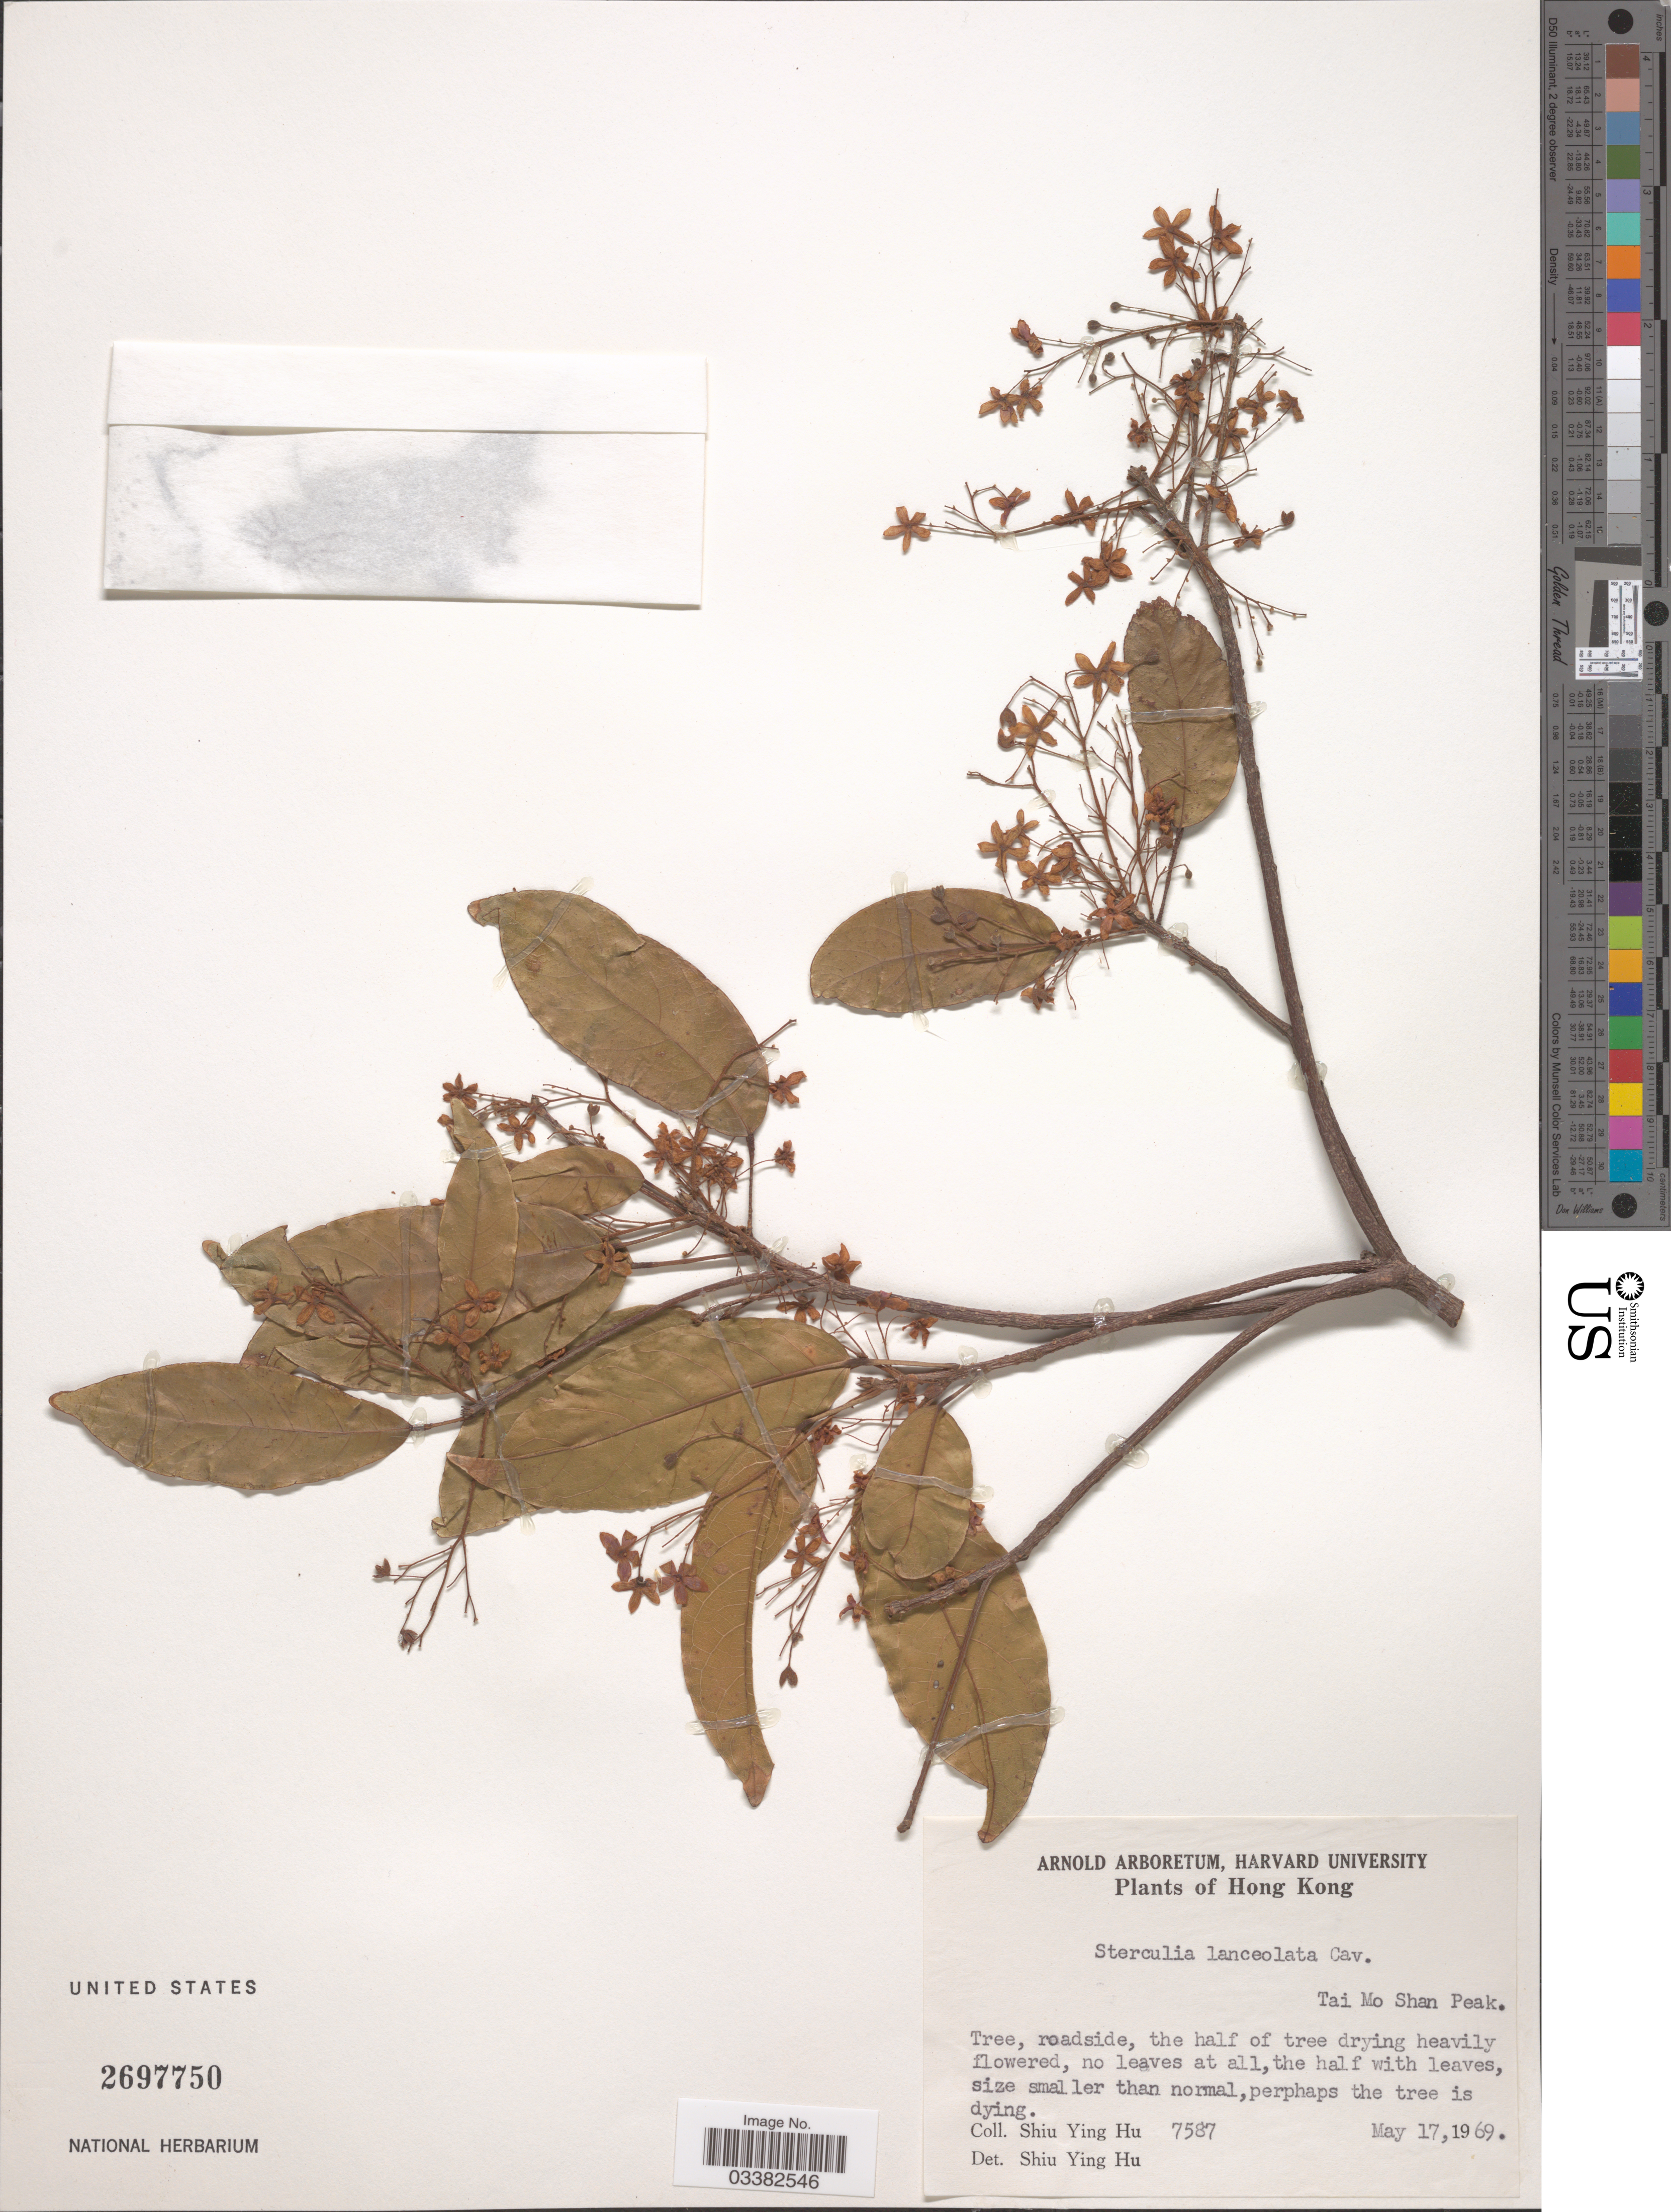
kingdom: Plantae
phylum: Tracheophyta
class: Magnoliopsida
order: Malvales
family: Malvaceae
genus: Sterculia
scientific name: Sterculia lanceolata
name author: Cav.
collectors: S. Y. Hu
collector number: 7587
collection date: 1969-05-17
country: China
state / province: Hong Kong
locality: Tai Mo Shan Peak.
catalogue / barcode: US 2697750